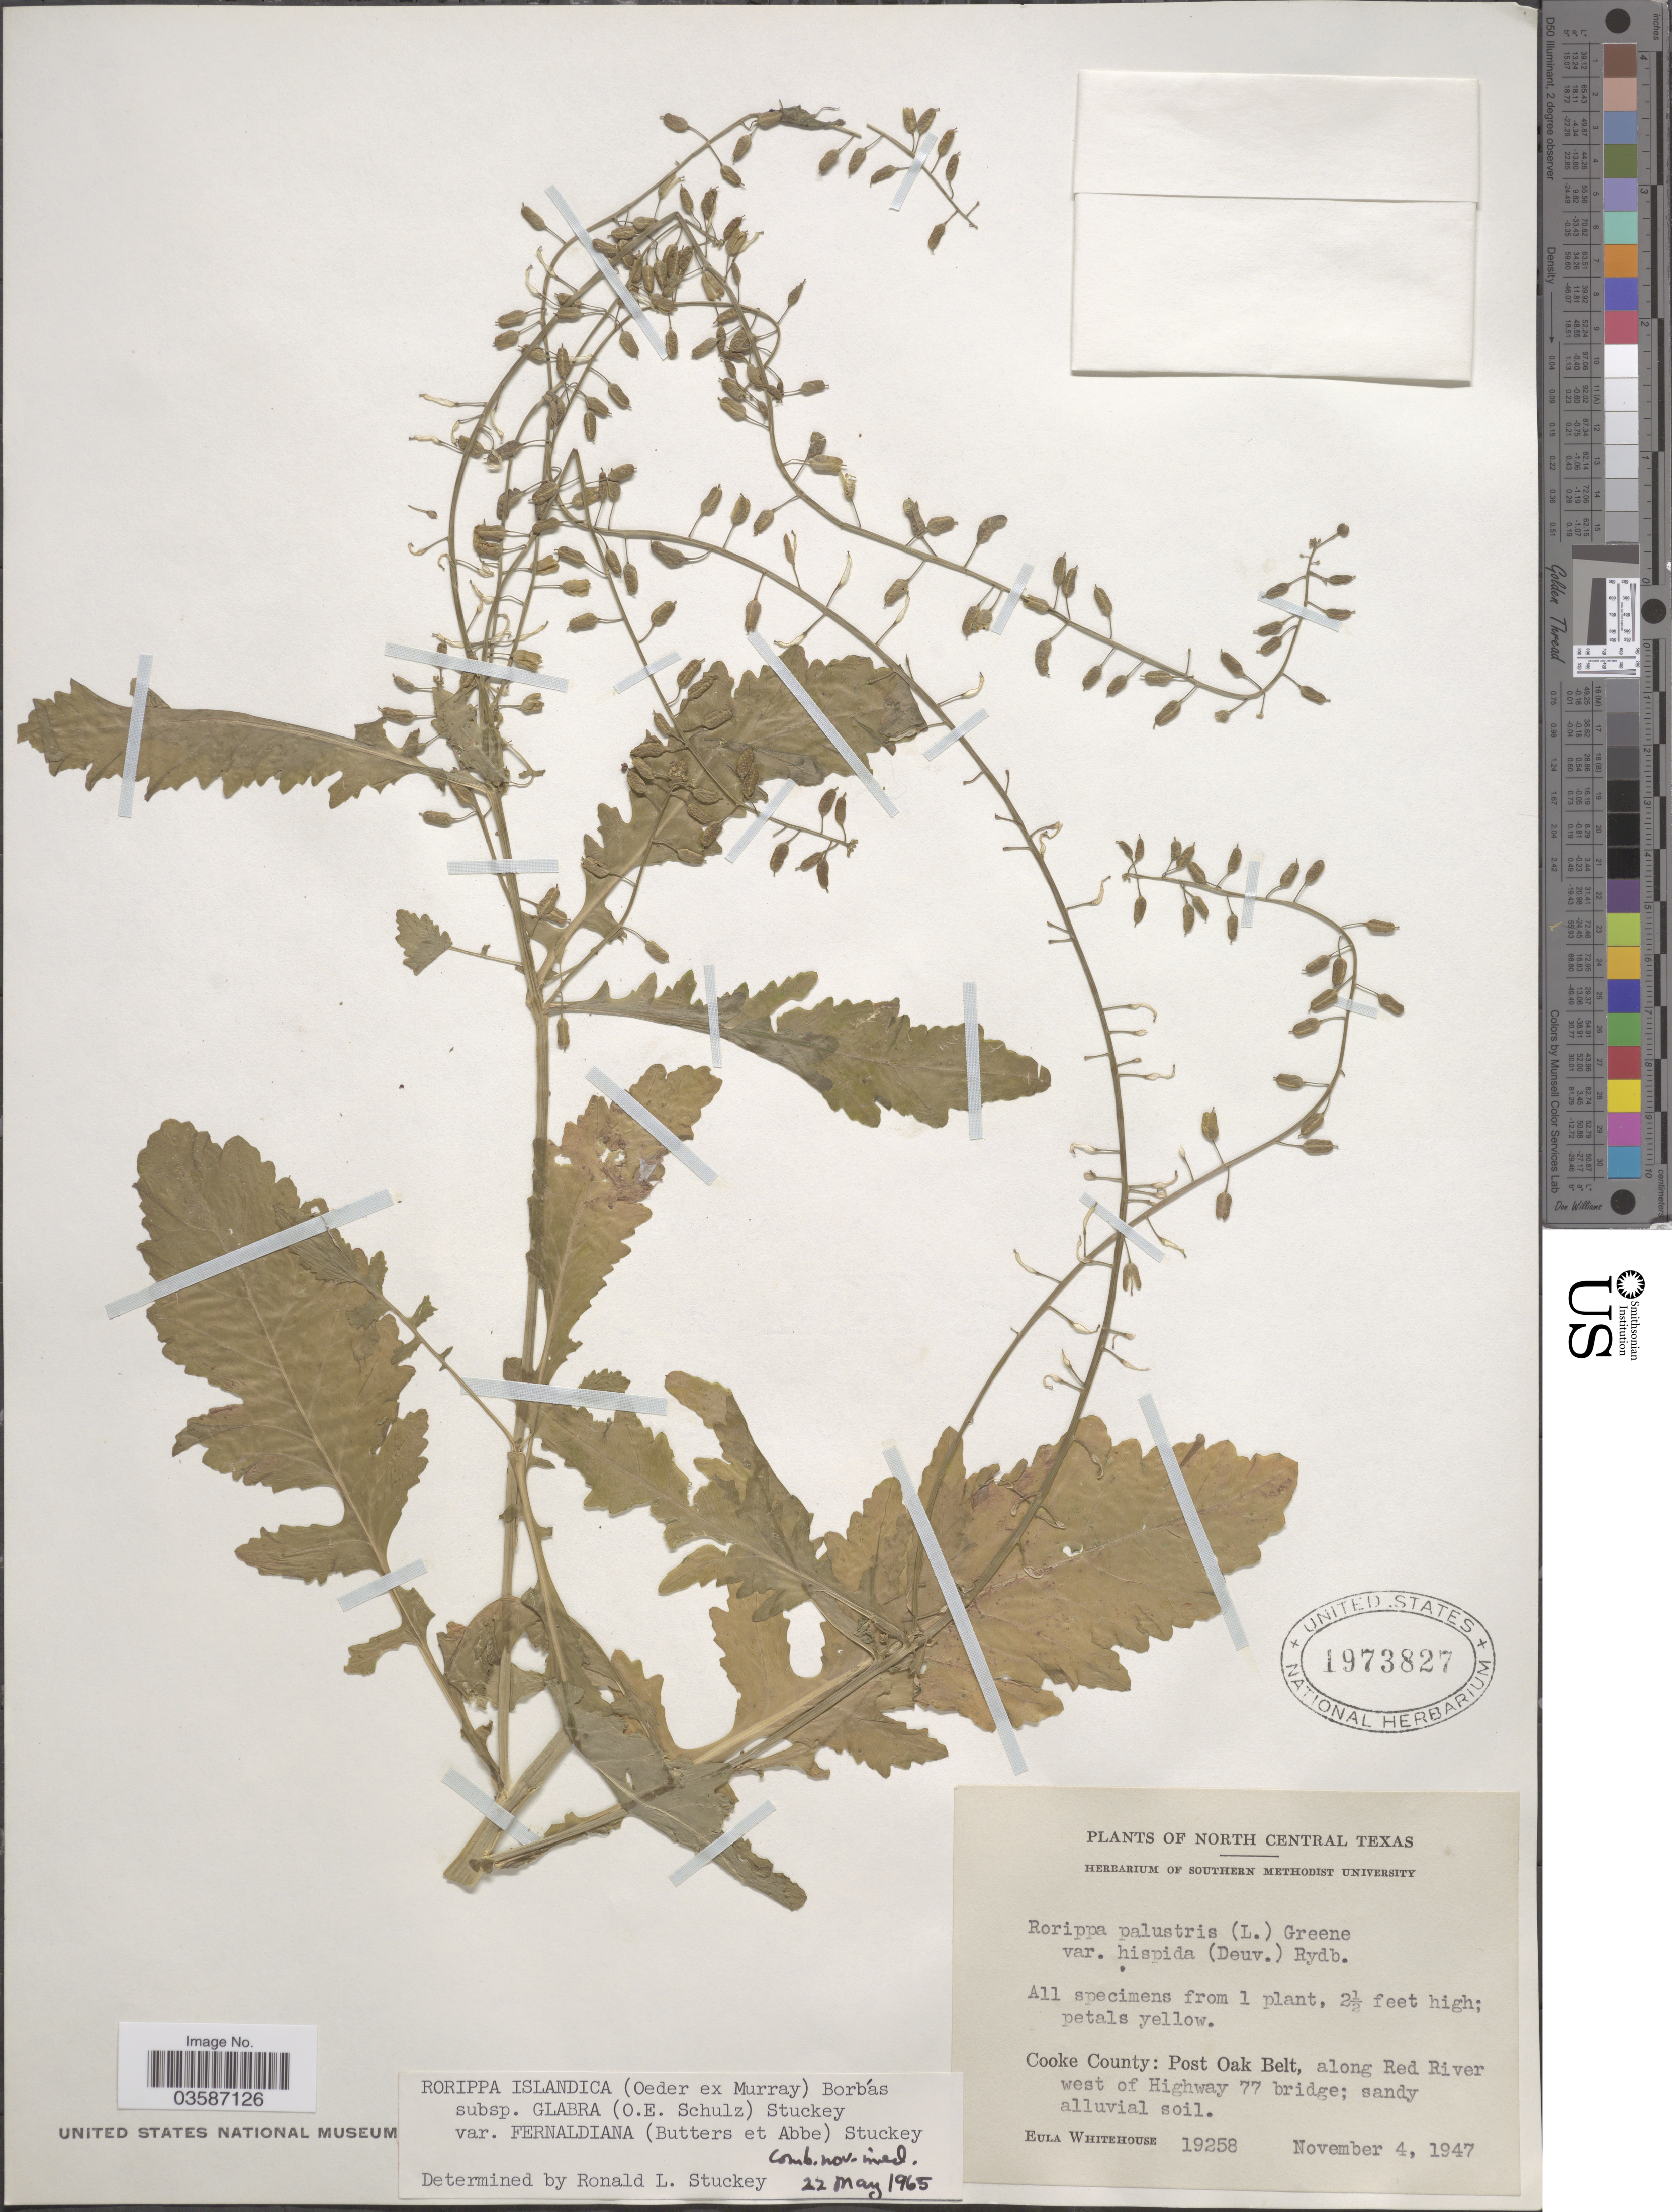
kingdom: Plantae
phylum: Tracheophyta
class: Magnoliopsida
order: Brassicales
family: Brassicaceae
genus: Rorippa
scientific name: Rorippa islandica var. fernaldiana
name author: Butters & Abbe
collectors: E. Whitehouse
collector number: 19258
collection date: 1947-11-04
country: United States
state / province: Texas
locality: North Central Texas. Cooke County: Post Oak Belt, along Red River west of Highway 77 bridge.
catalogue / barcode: US 1973827